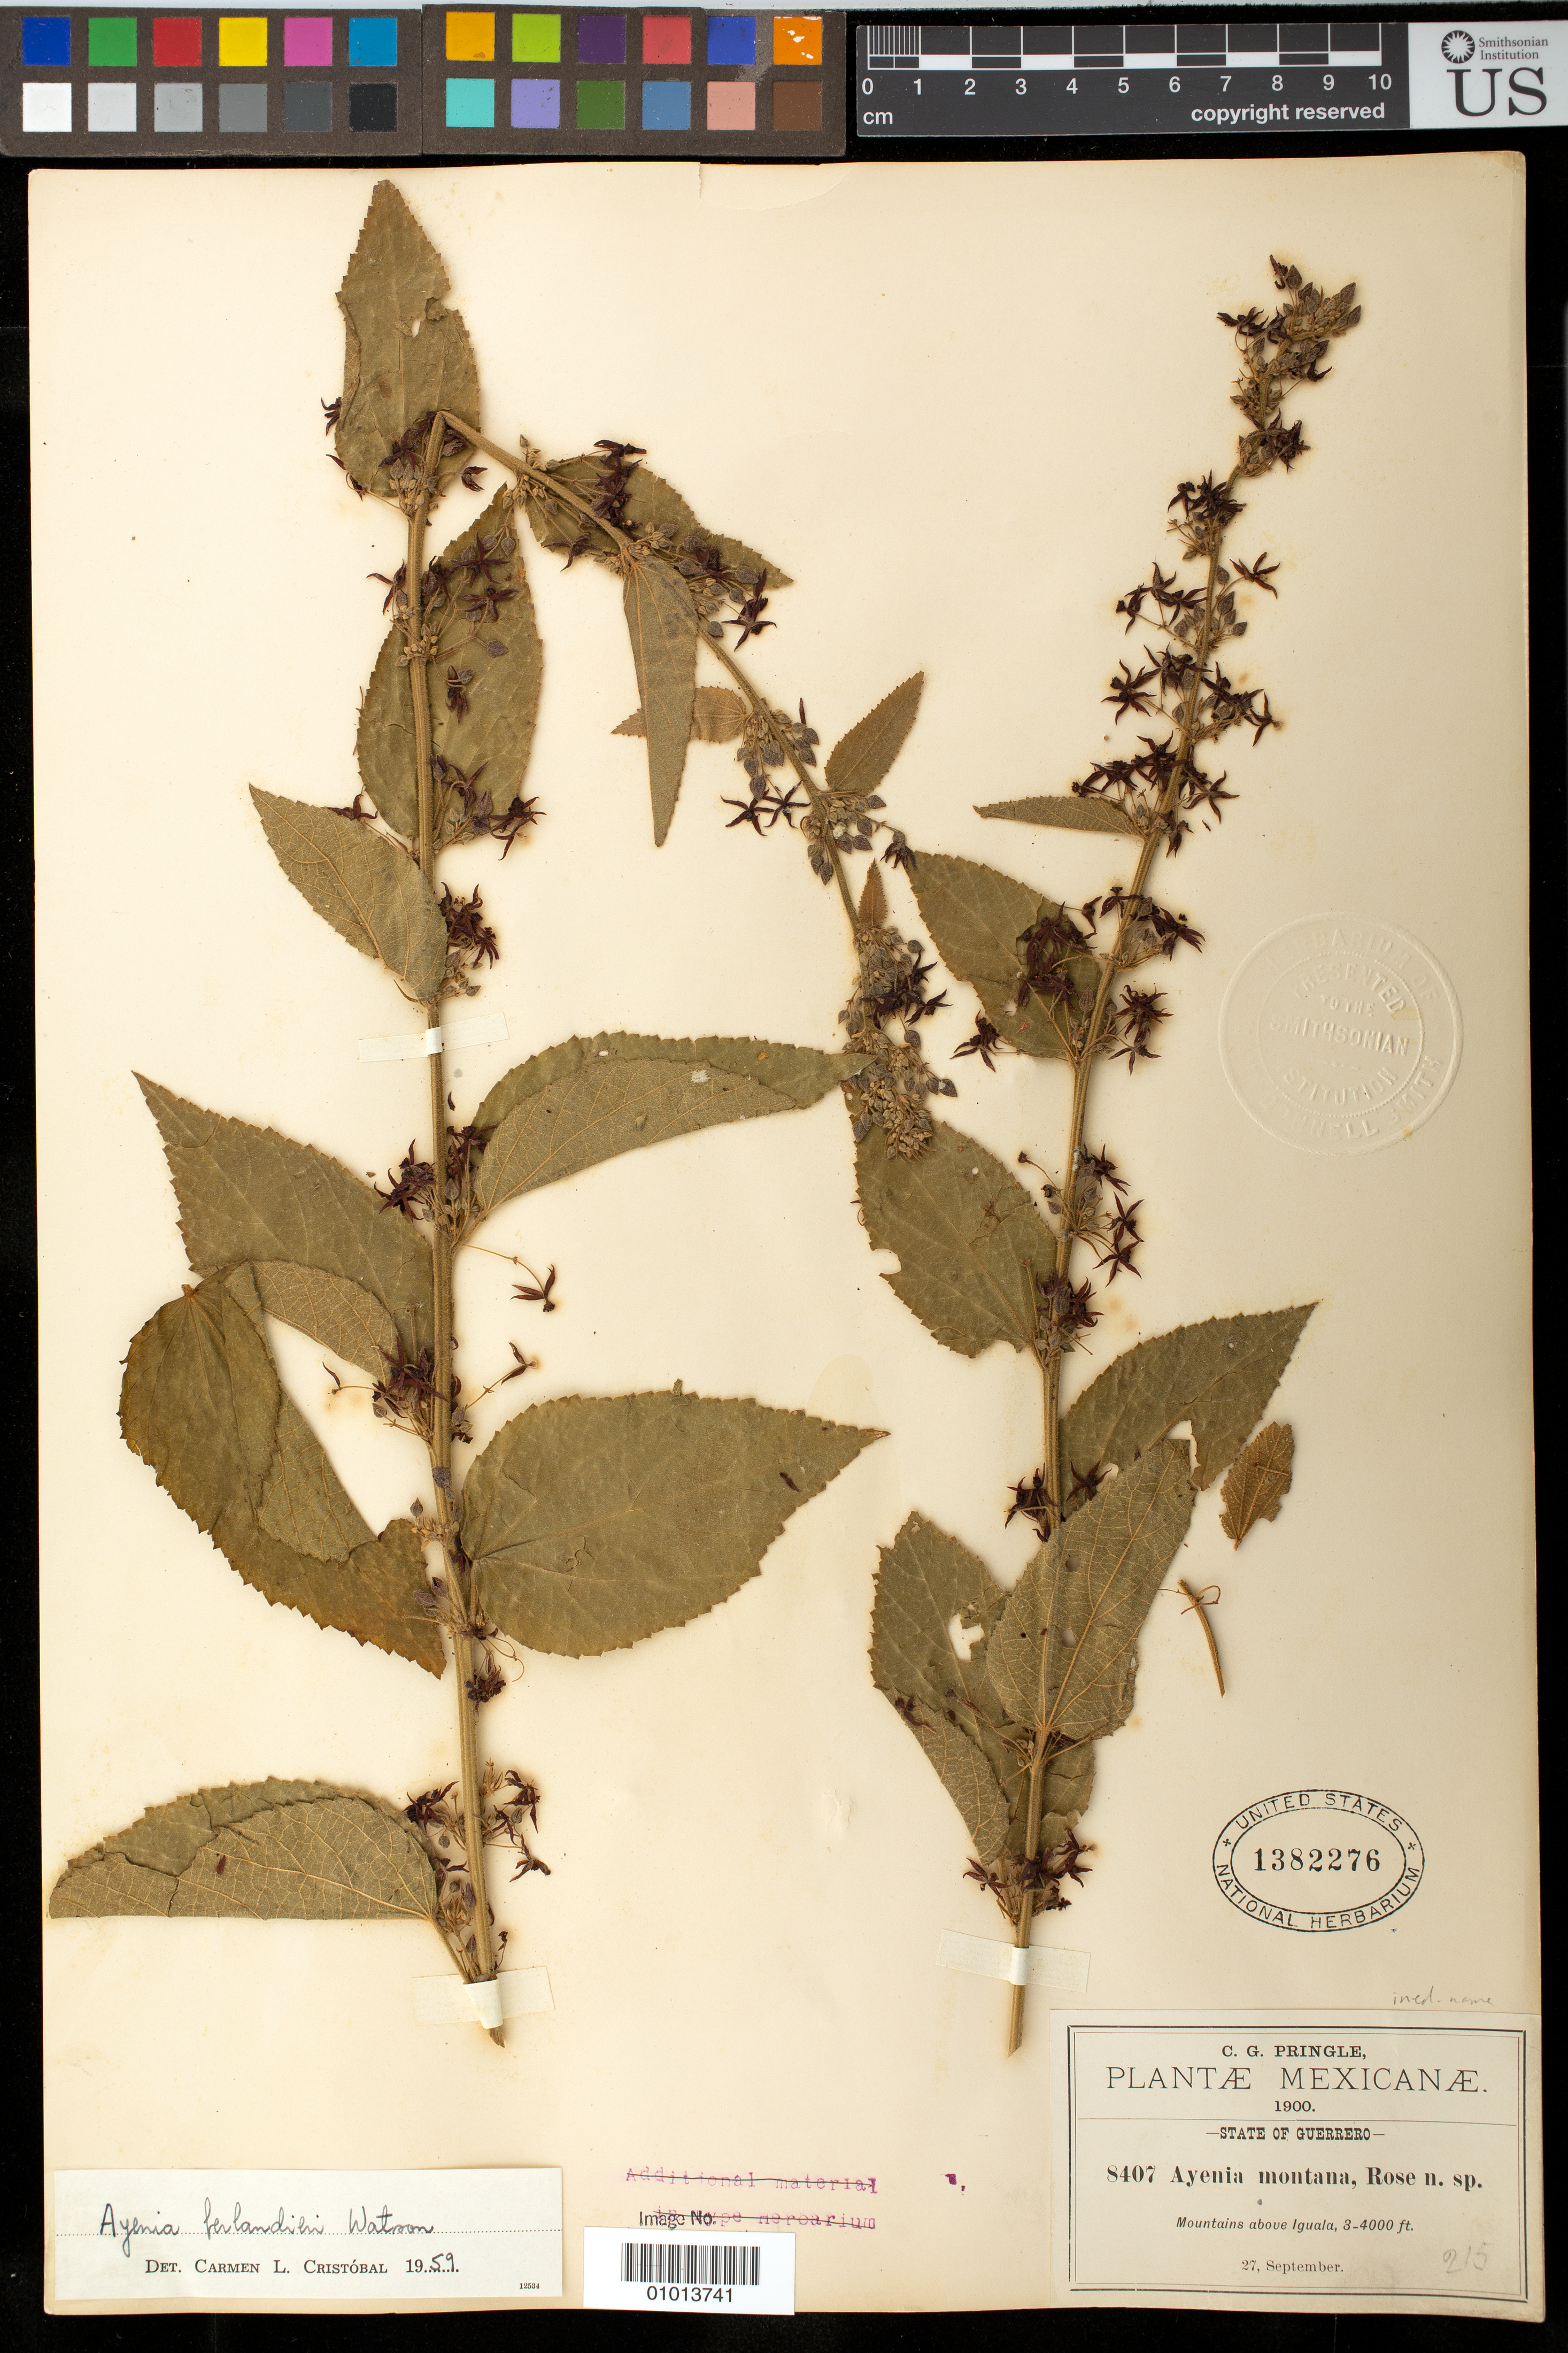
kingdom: Plantae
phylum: Tracheophyta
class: Magnoliopsida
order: Malvales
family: Malvaceae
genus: Ayenia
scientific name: Ayenia berlandieri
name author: S. Watson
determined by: Cristóbal, C. L.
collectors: C. G. Pringle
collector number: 8407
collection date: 1900-09-27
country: Mexico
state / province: Guerrero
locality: Mountains above Iguala.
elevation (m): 914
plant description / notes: Originally labeled as "Ayenia montana, Rose n. sp.", an ined. name apparently never published.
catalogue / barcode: US 1382276